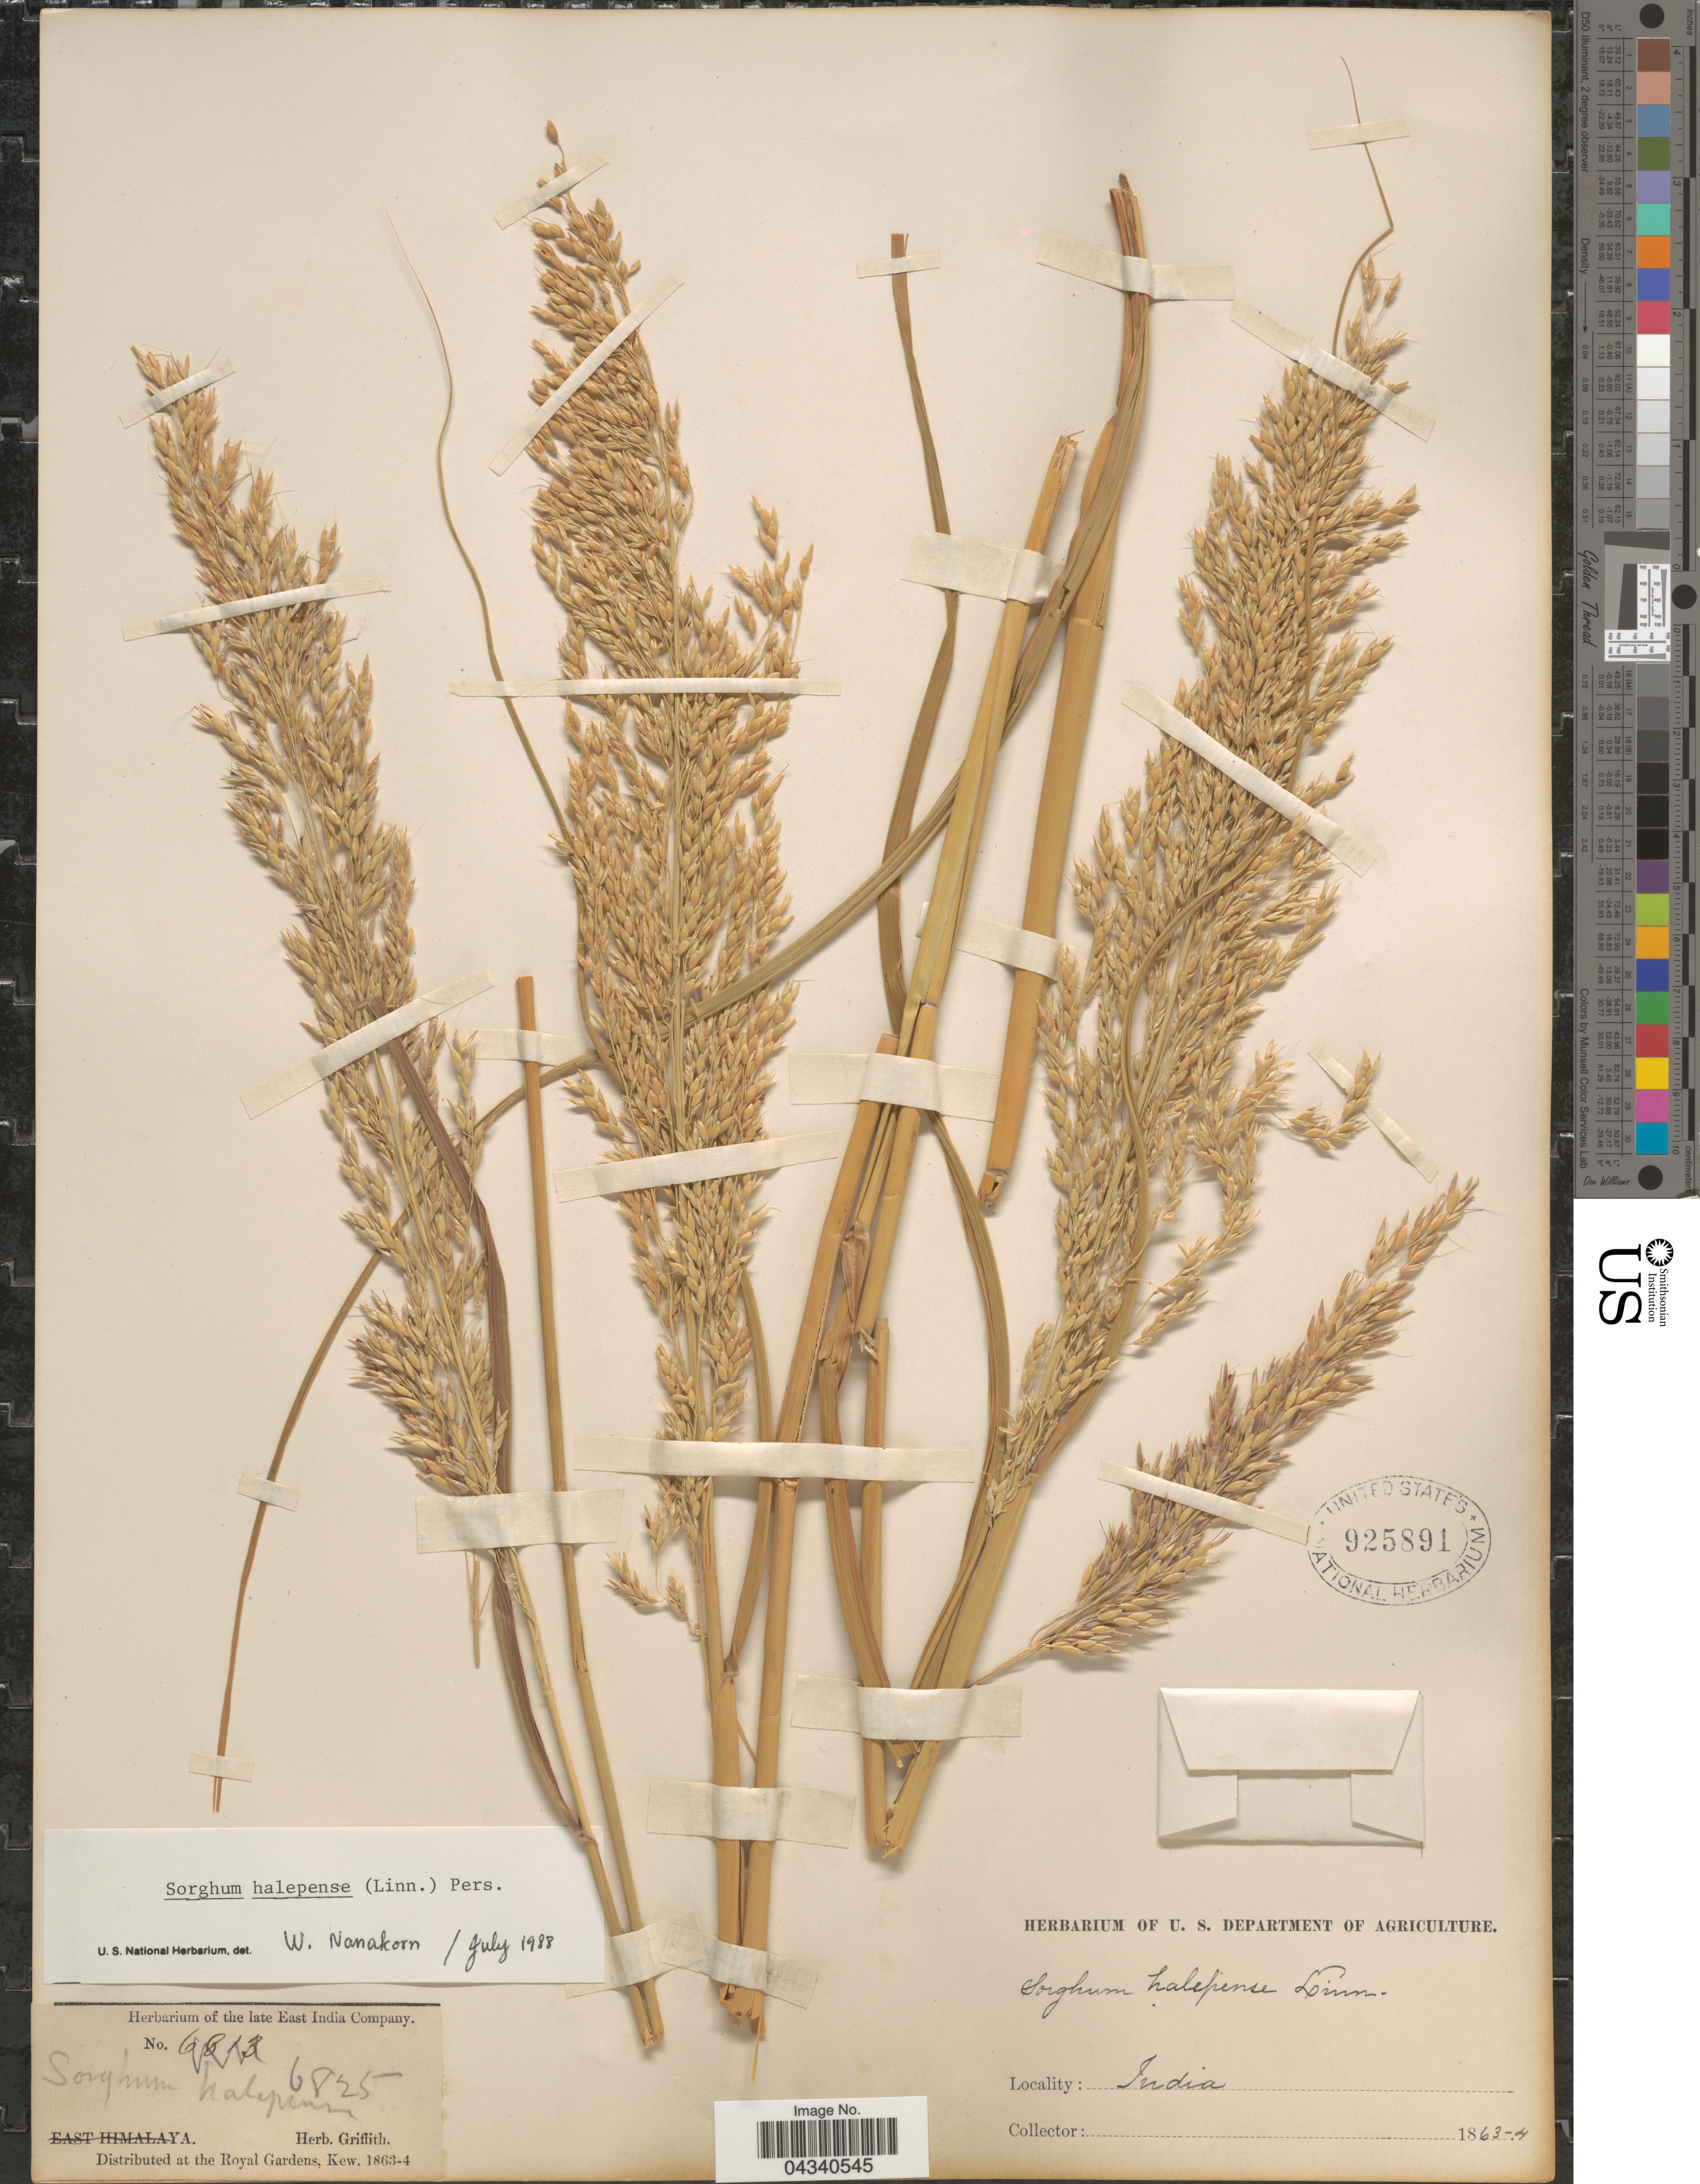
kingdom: Plantae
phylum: Tracheophyta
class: Liliopsida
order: Poales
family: Poaceae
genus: Sorghum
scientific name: Sorghum halepense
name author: (L.) Pers.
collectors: ex herb. Griffith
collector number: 6825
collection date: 1863/1864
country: India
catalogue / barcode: US 925891